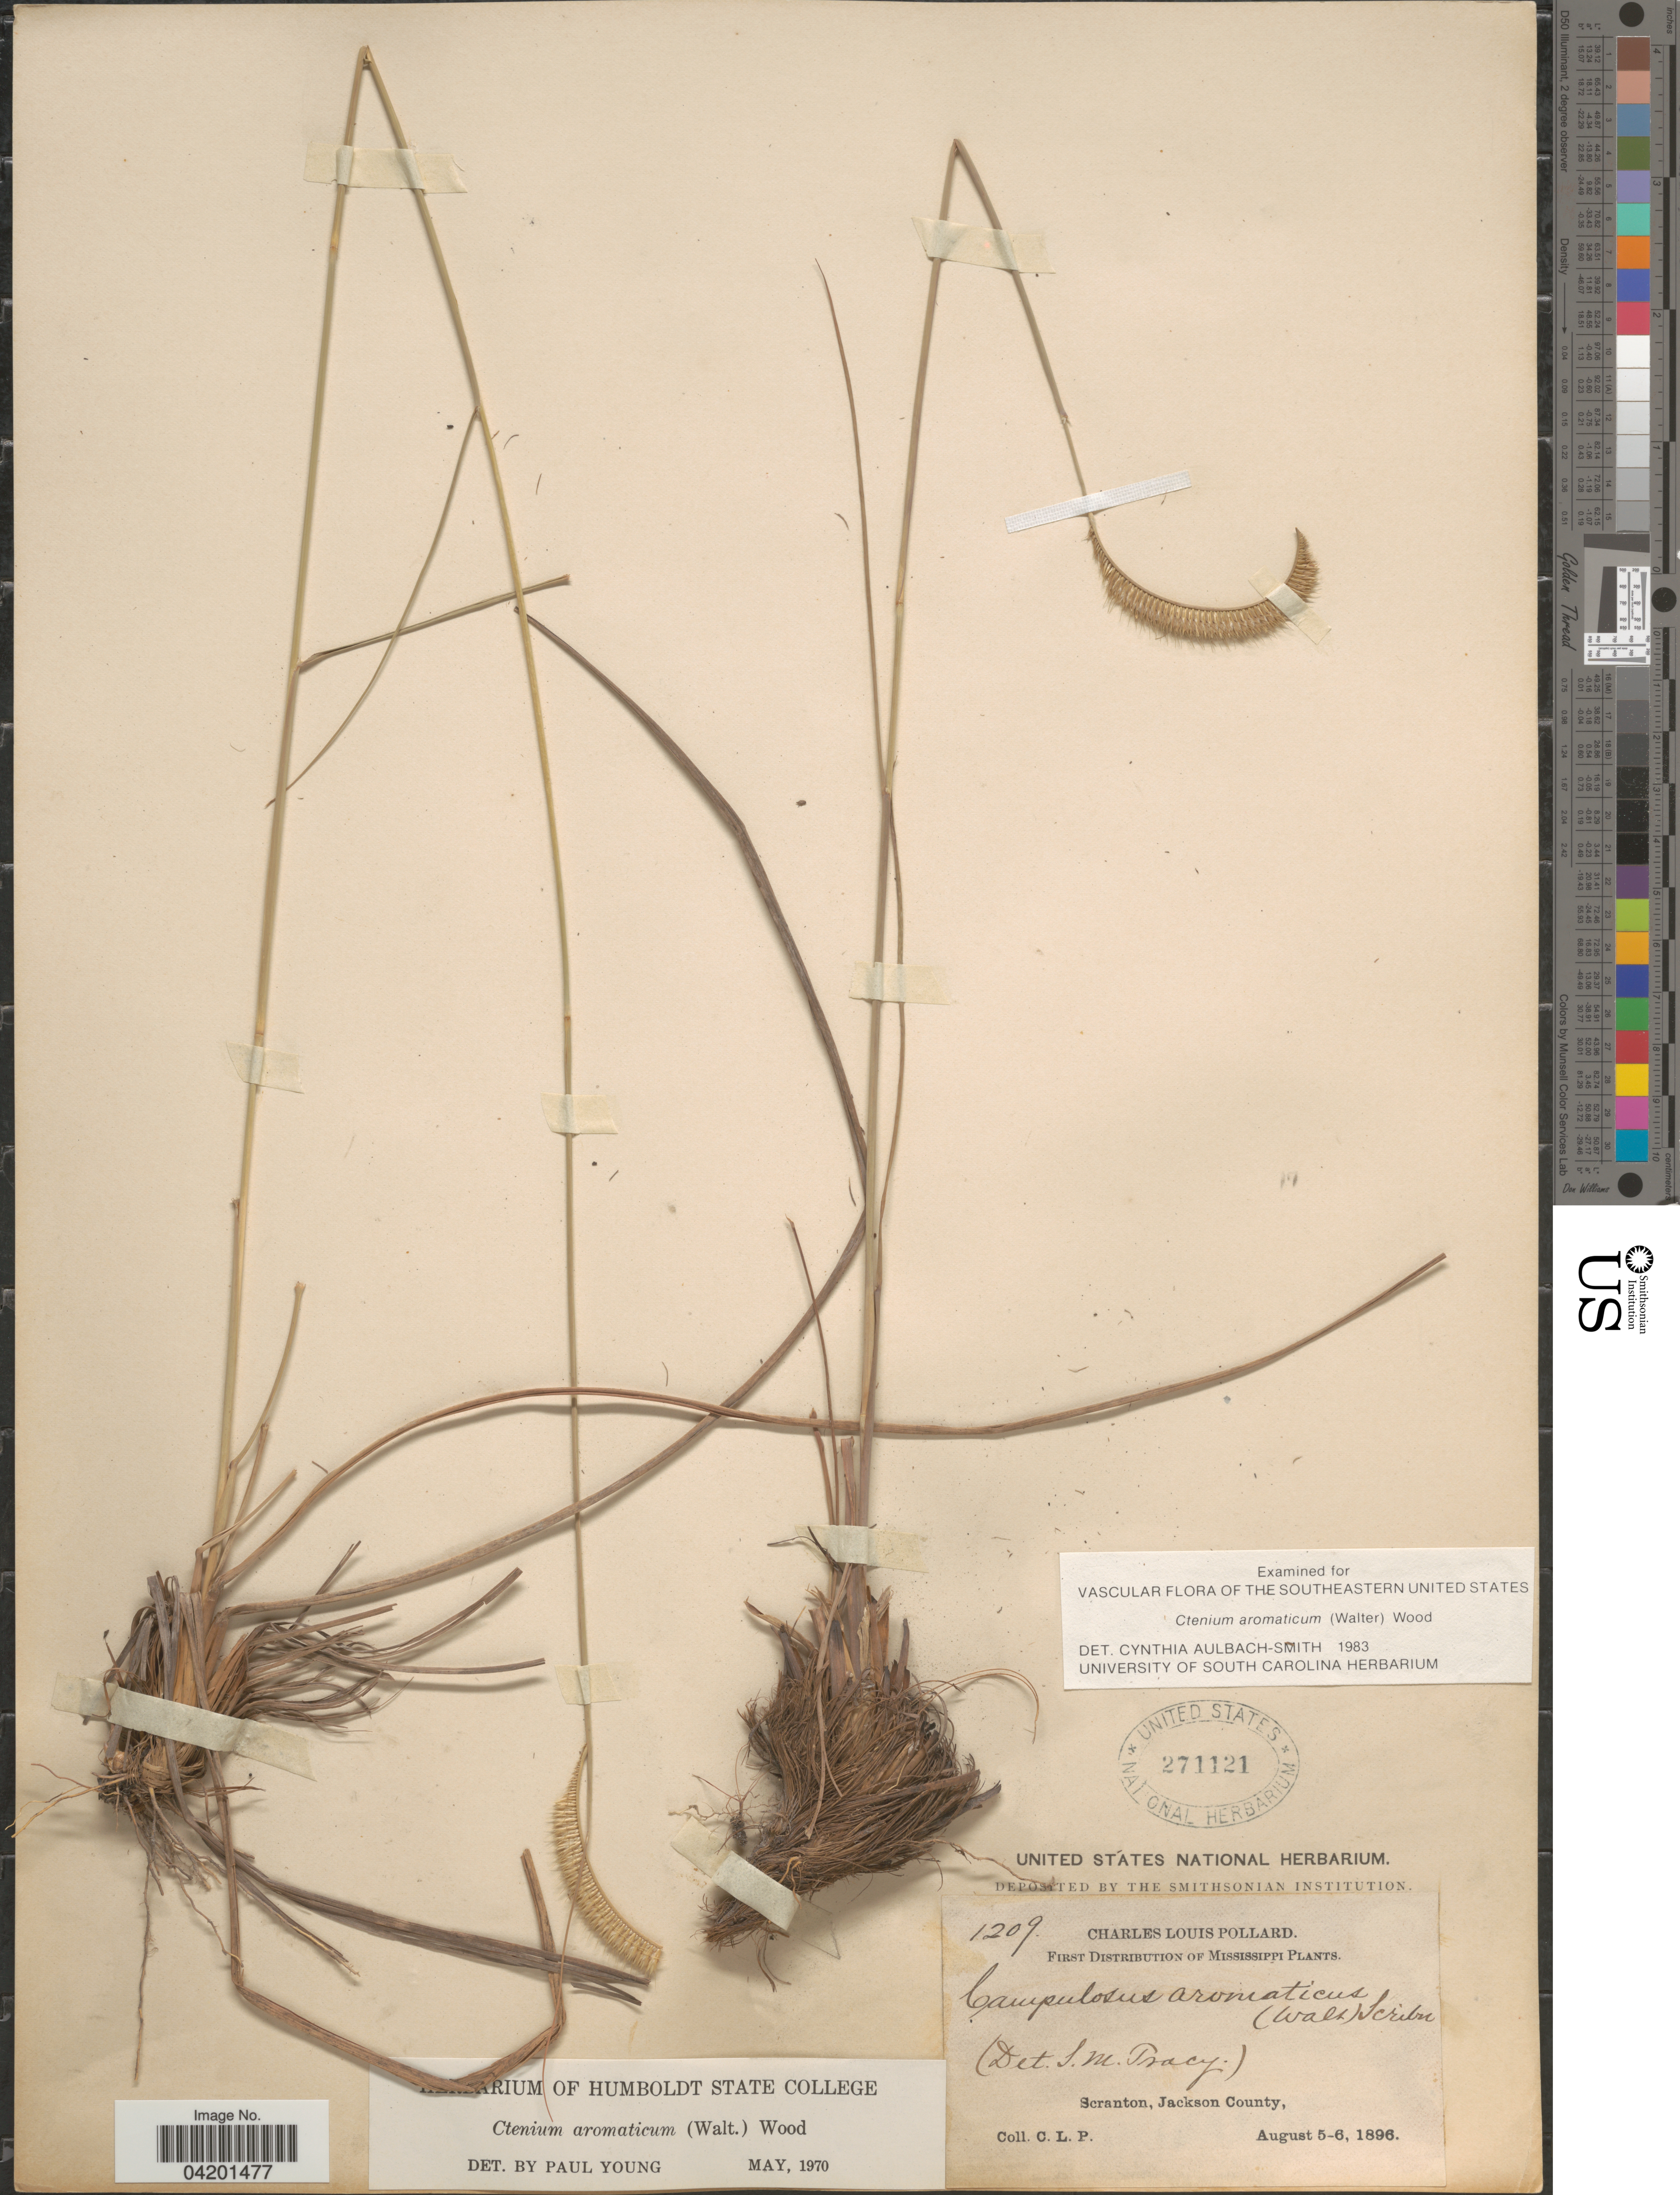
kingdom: Plantae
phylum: Tracheophyta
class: Liliopsida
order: Poales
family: Poaceae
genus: Ctenium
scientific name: Ctenium floridanum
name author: (Hitchc.) Hitchc.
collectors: C. L. Pollard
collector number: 1209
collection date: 1896-08-05/1896-08-06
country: United States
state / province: Mississippi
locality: Scranton, Jackson County.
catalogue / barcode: US 271121